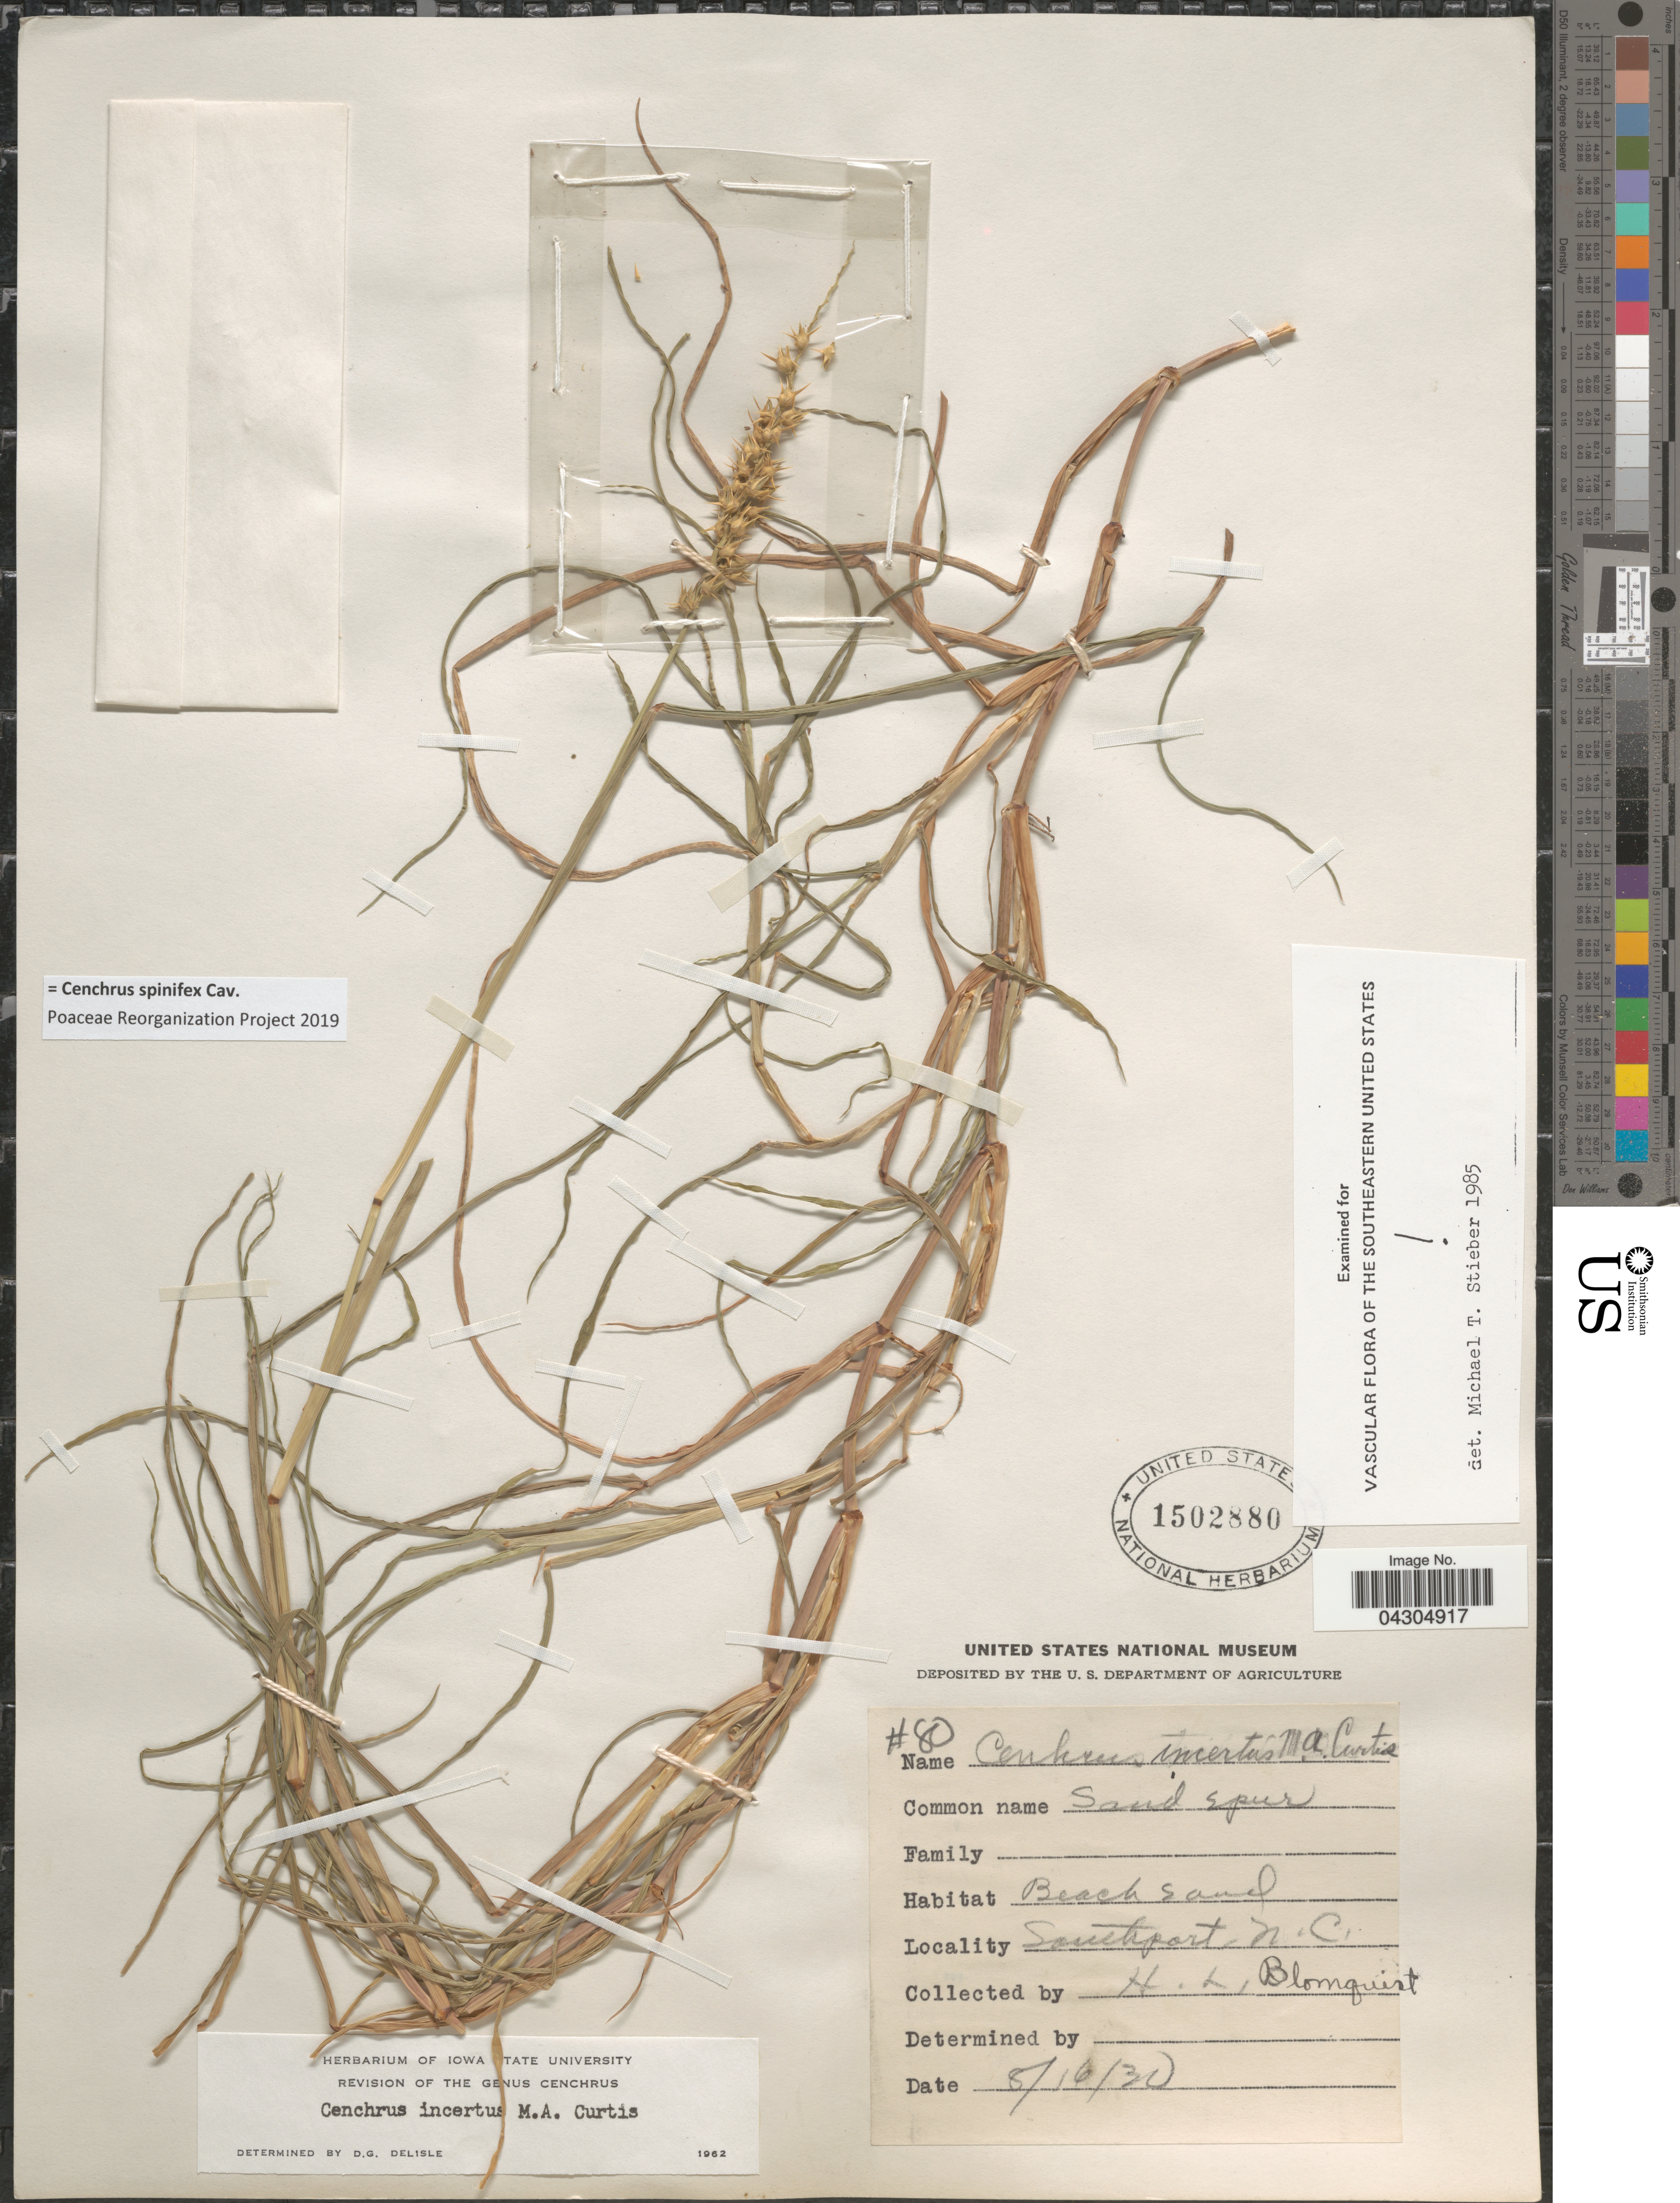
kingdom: Plantae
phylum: Tracheophyta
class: Liliopsida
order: Poales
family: Poaceae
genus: Cenchrus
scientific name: Cenchrus spinifex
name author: Cav.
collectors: H. Blomquist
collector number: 80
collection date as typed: Transcribed d/m/y: 16/8/30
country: United States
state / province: North Carolina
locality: Southport.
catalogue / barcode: US 1502880